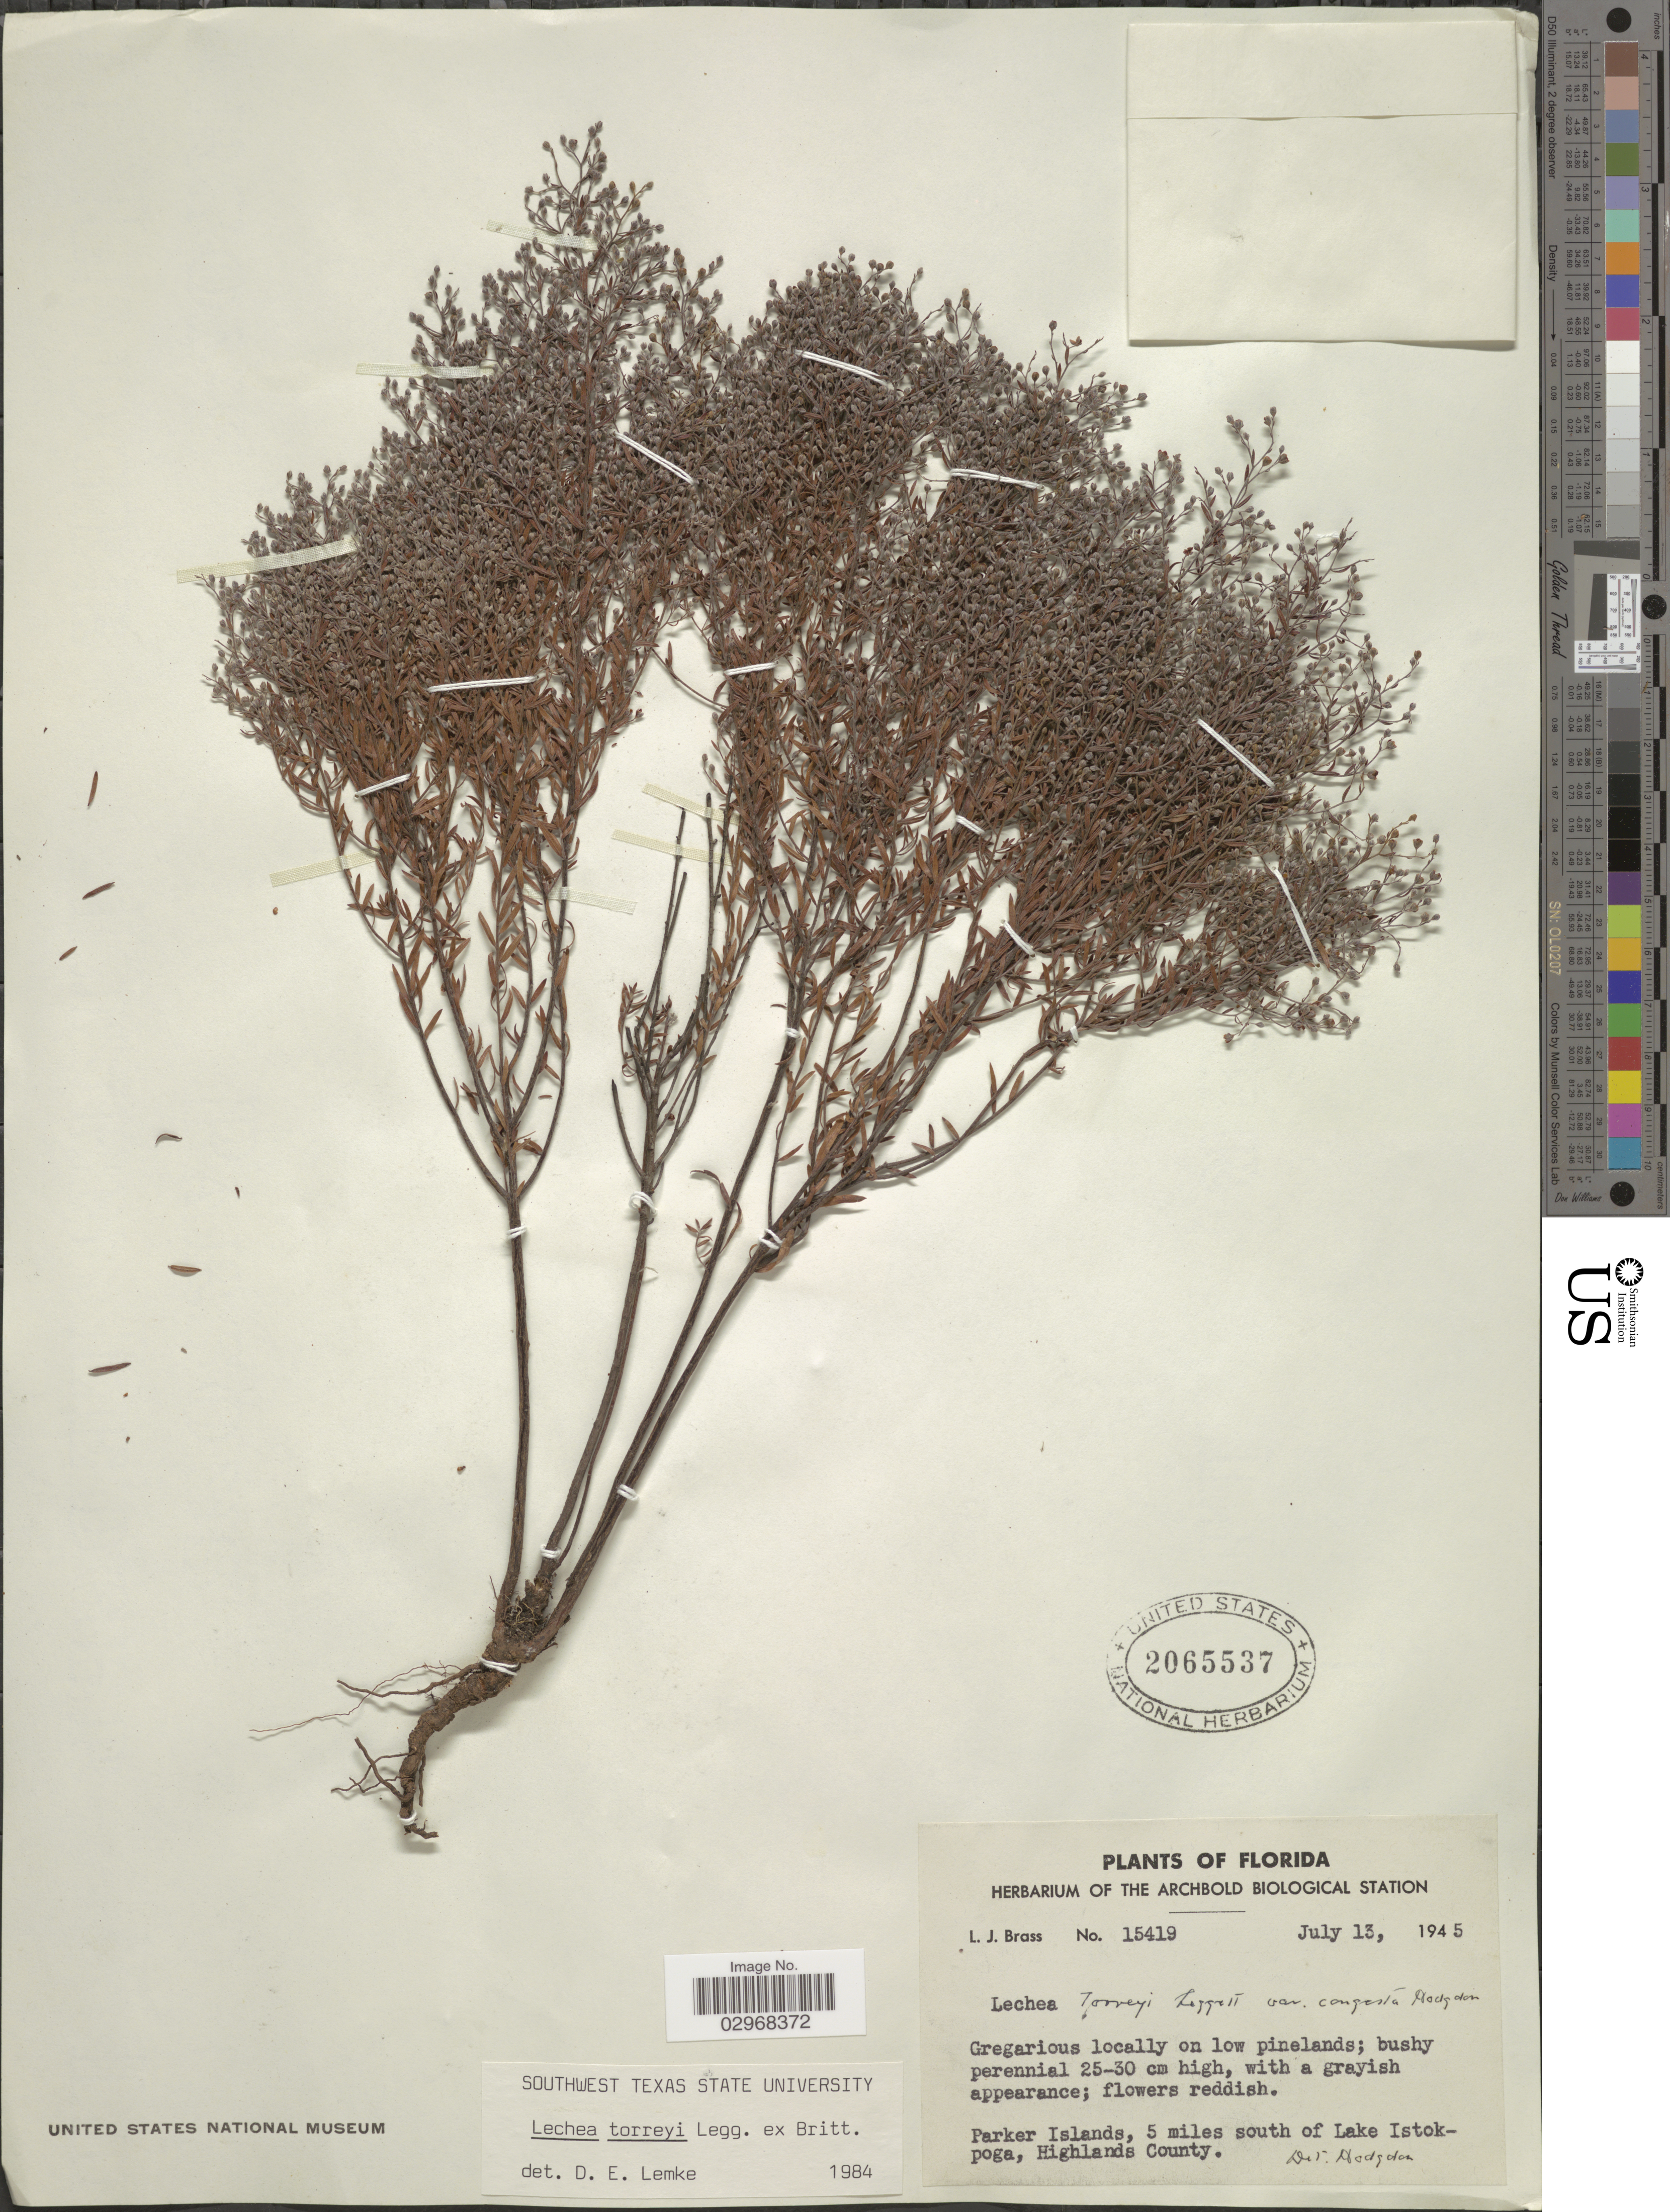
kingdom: Plantae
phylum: Tracheophyta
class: Magnoliopsida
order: Malvales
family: Cistaceae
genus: Lechea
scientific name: Lechea torreyi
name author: (Chapm.) Legg. ex Britton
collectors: L. J. Brass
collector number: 15419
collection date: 1945-07-13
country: United States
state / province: Florida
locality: Parker Islands, 5 miles south of Lake Istokpoga, Highlands County.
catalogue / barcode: US 2065537